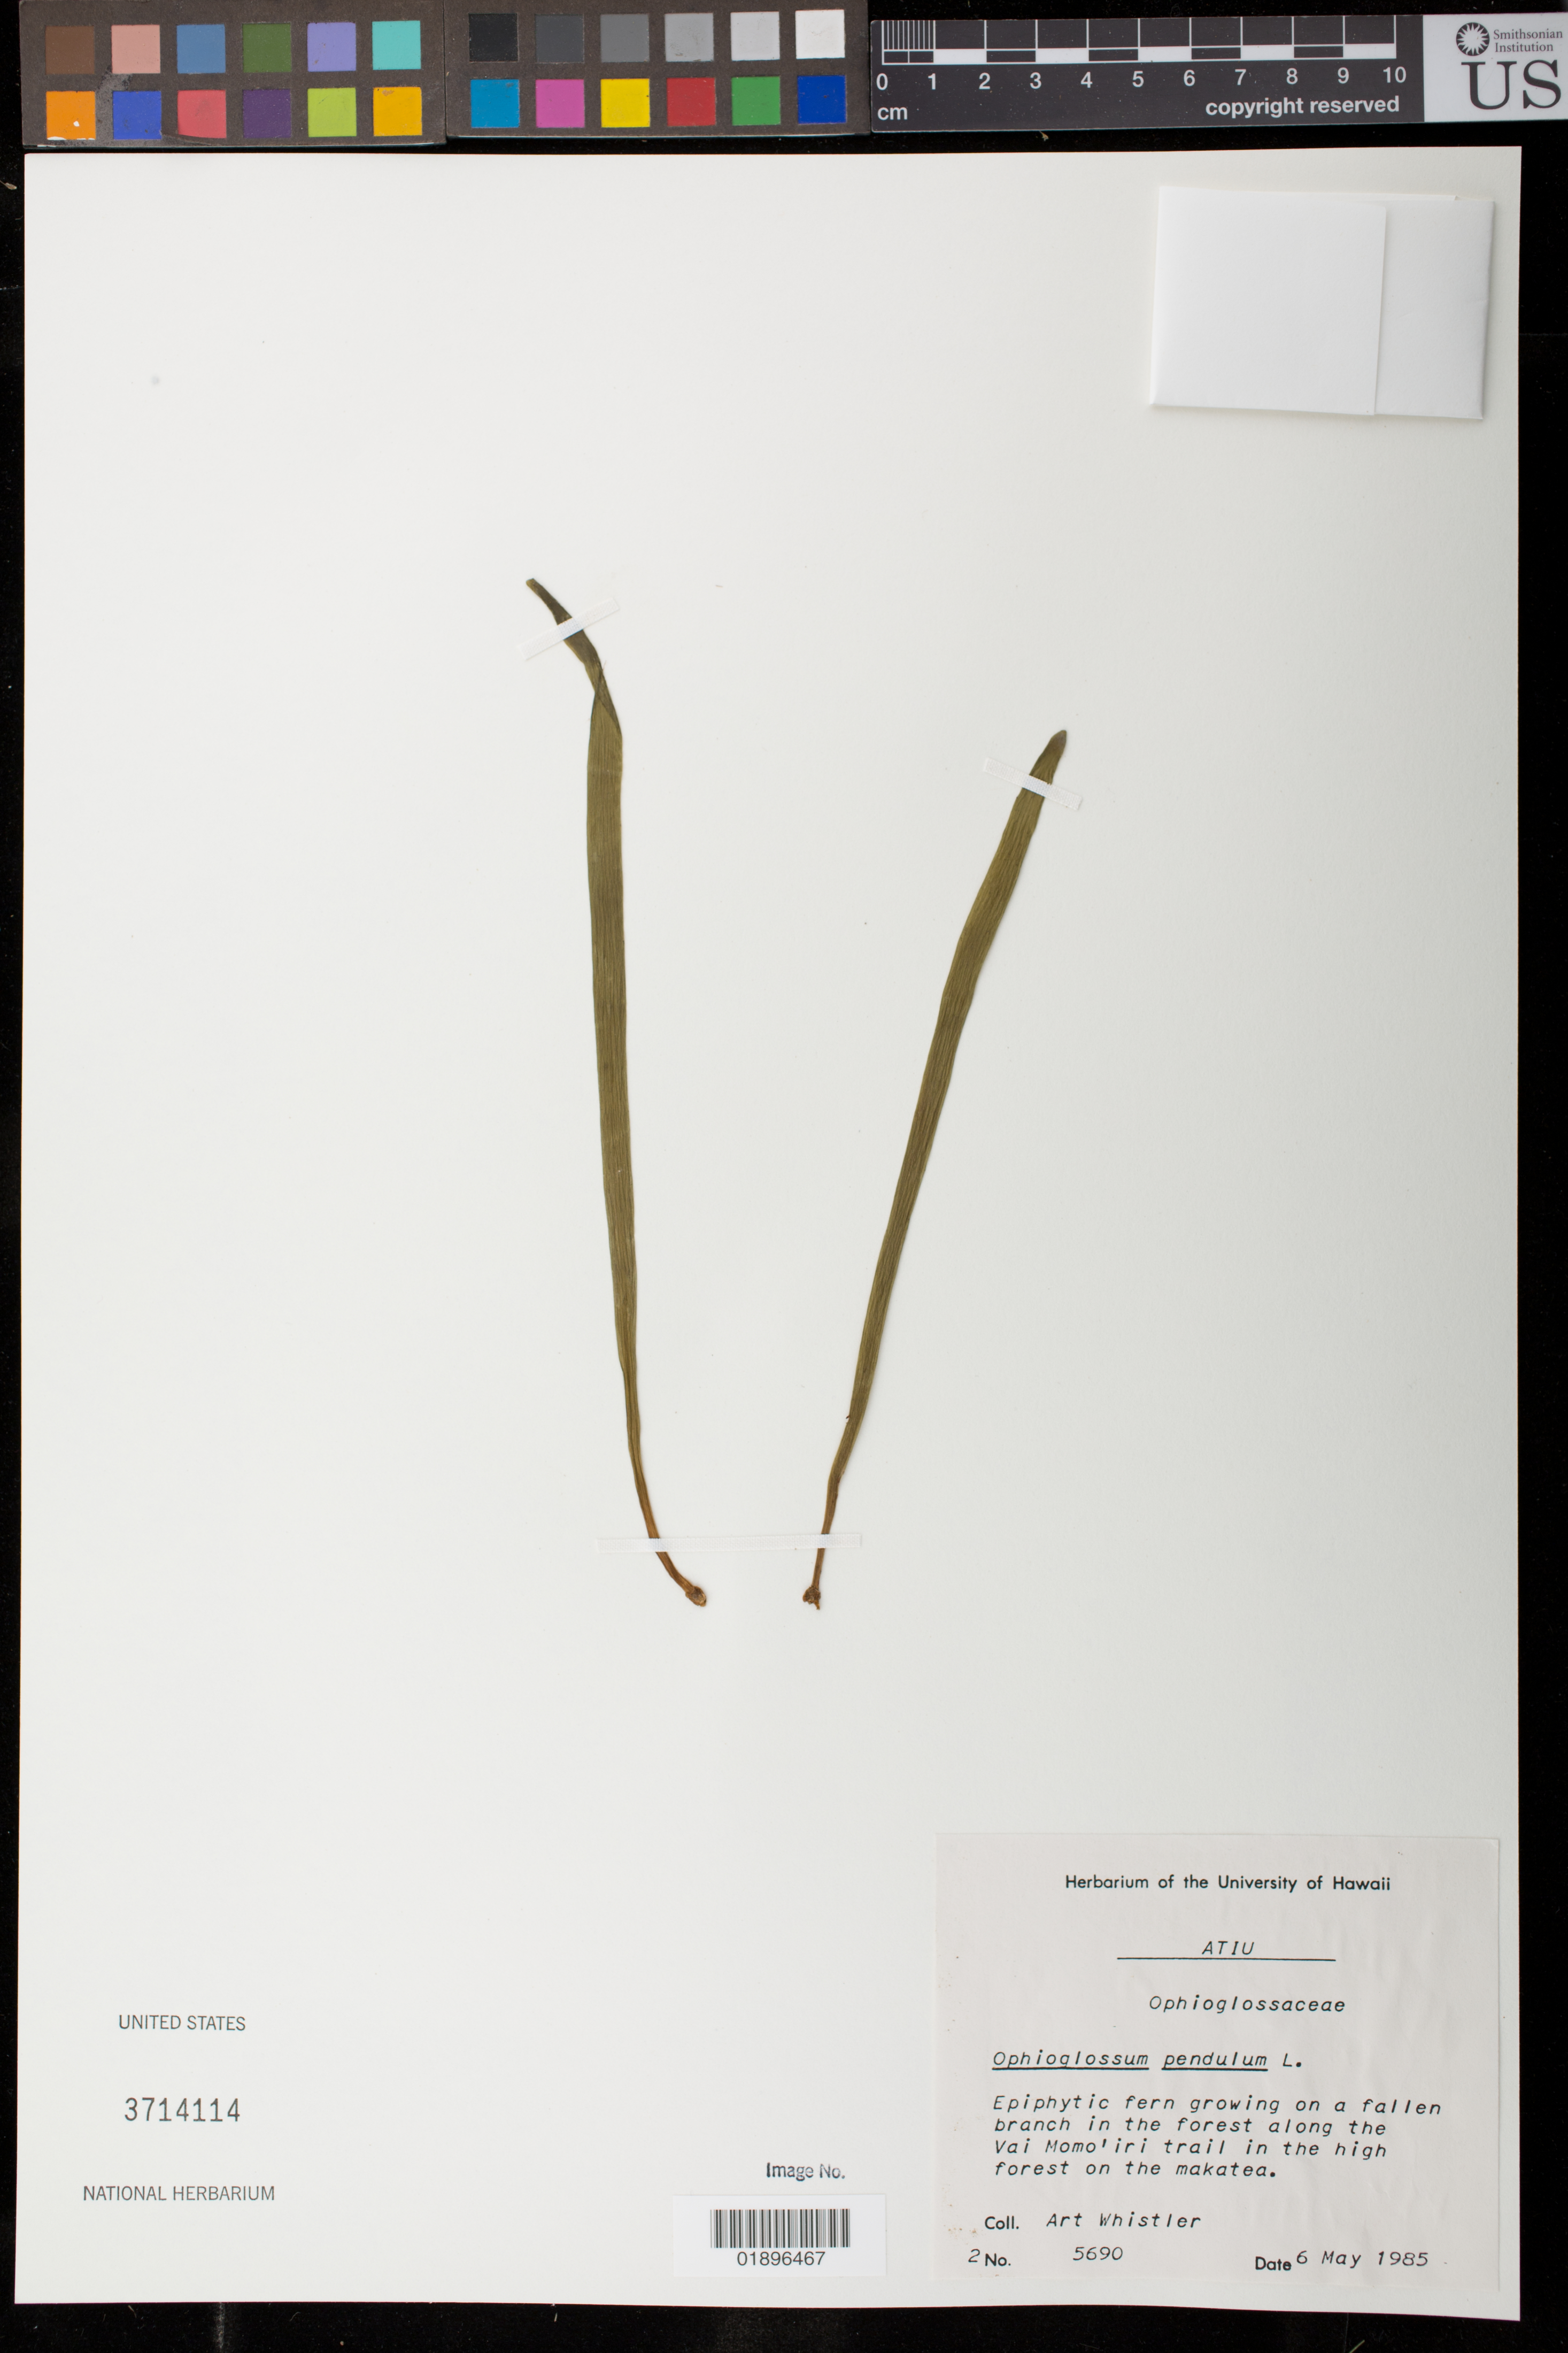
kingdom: Plantae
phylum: Tracheophyta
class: Polypodiopsida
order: Ophioglossales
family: Ophioglossaceae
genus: Ophioderma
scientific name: Ophioderma pendulum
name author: (L.) C. Presl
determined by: Wagner, W. L., (BOT), Smithsonian Institution - National Museum of Natural History (UNITED STATES)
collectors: A. Whistler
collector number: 5690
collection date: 1985-05-06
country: Cook Islands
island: Atiu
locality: In the forest along the Vai Momo'iri Trail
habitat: High forest on the makatea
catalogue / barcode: US 3714114